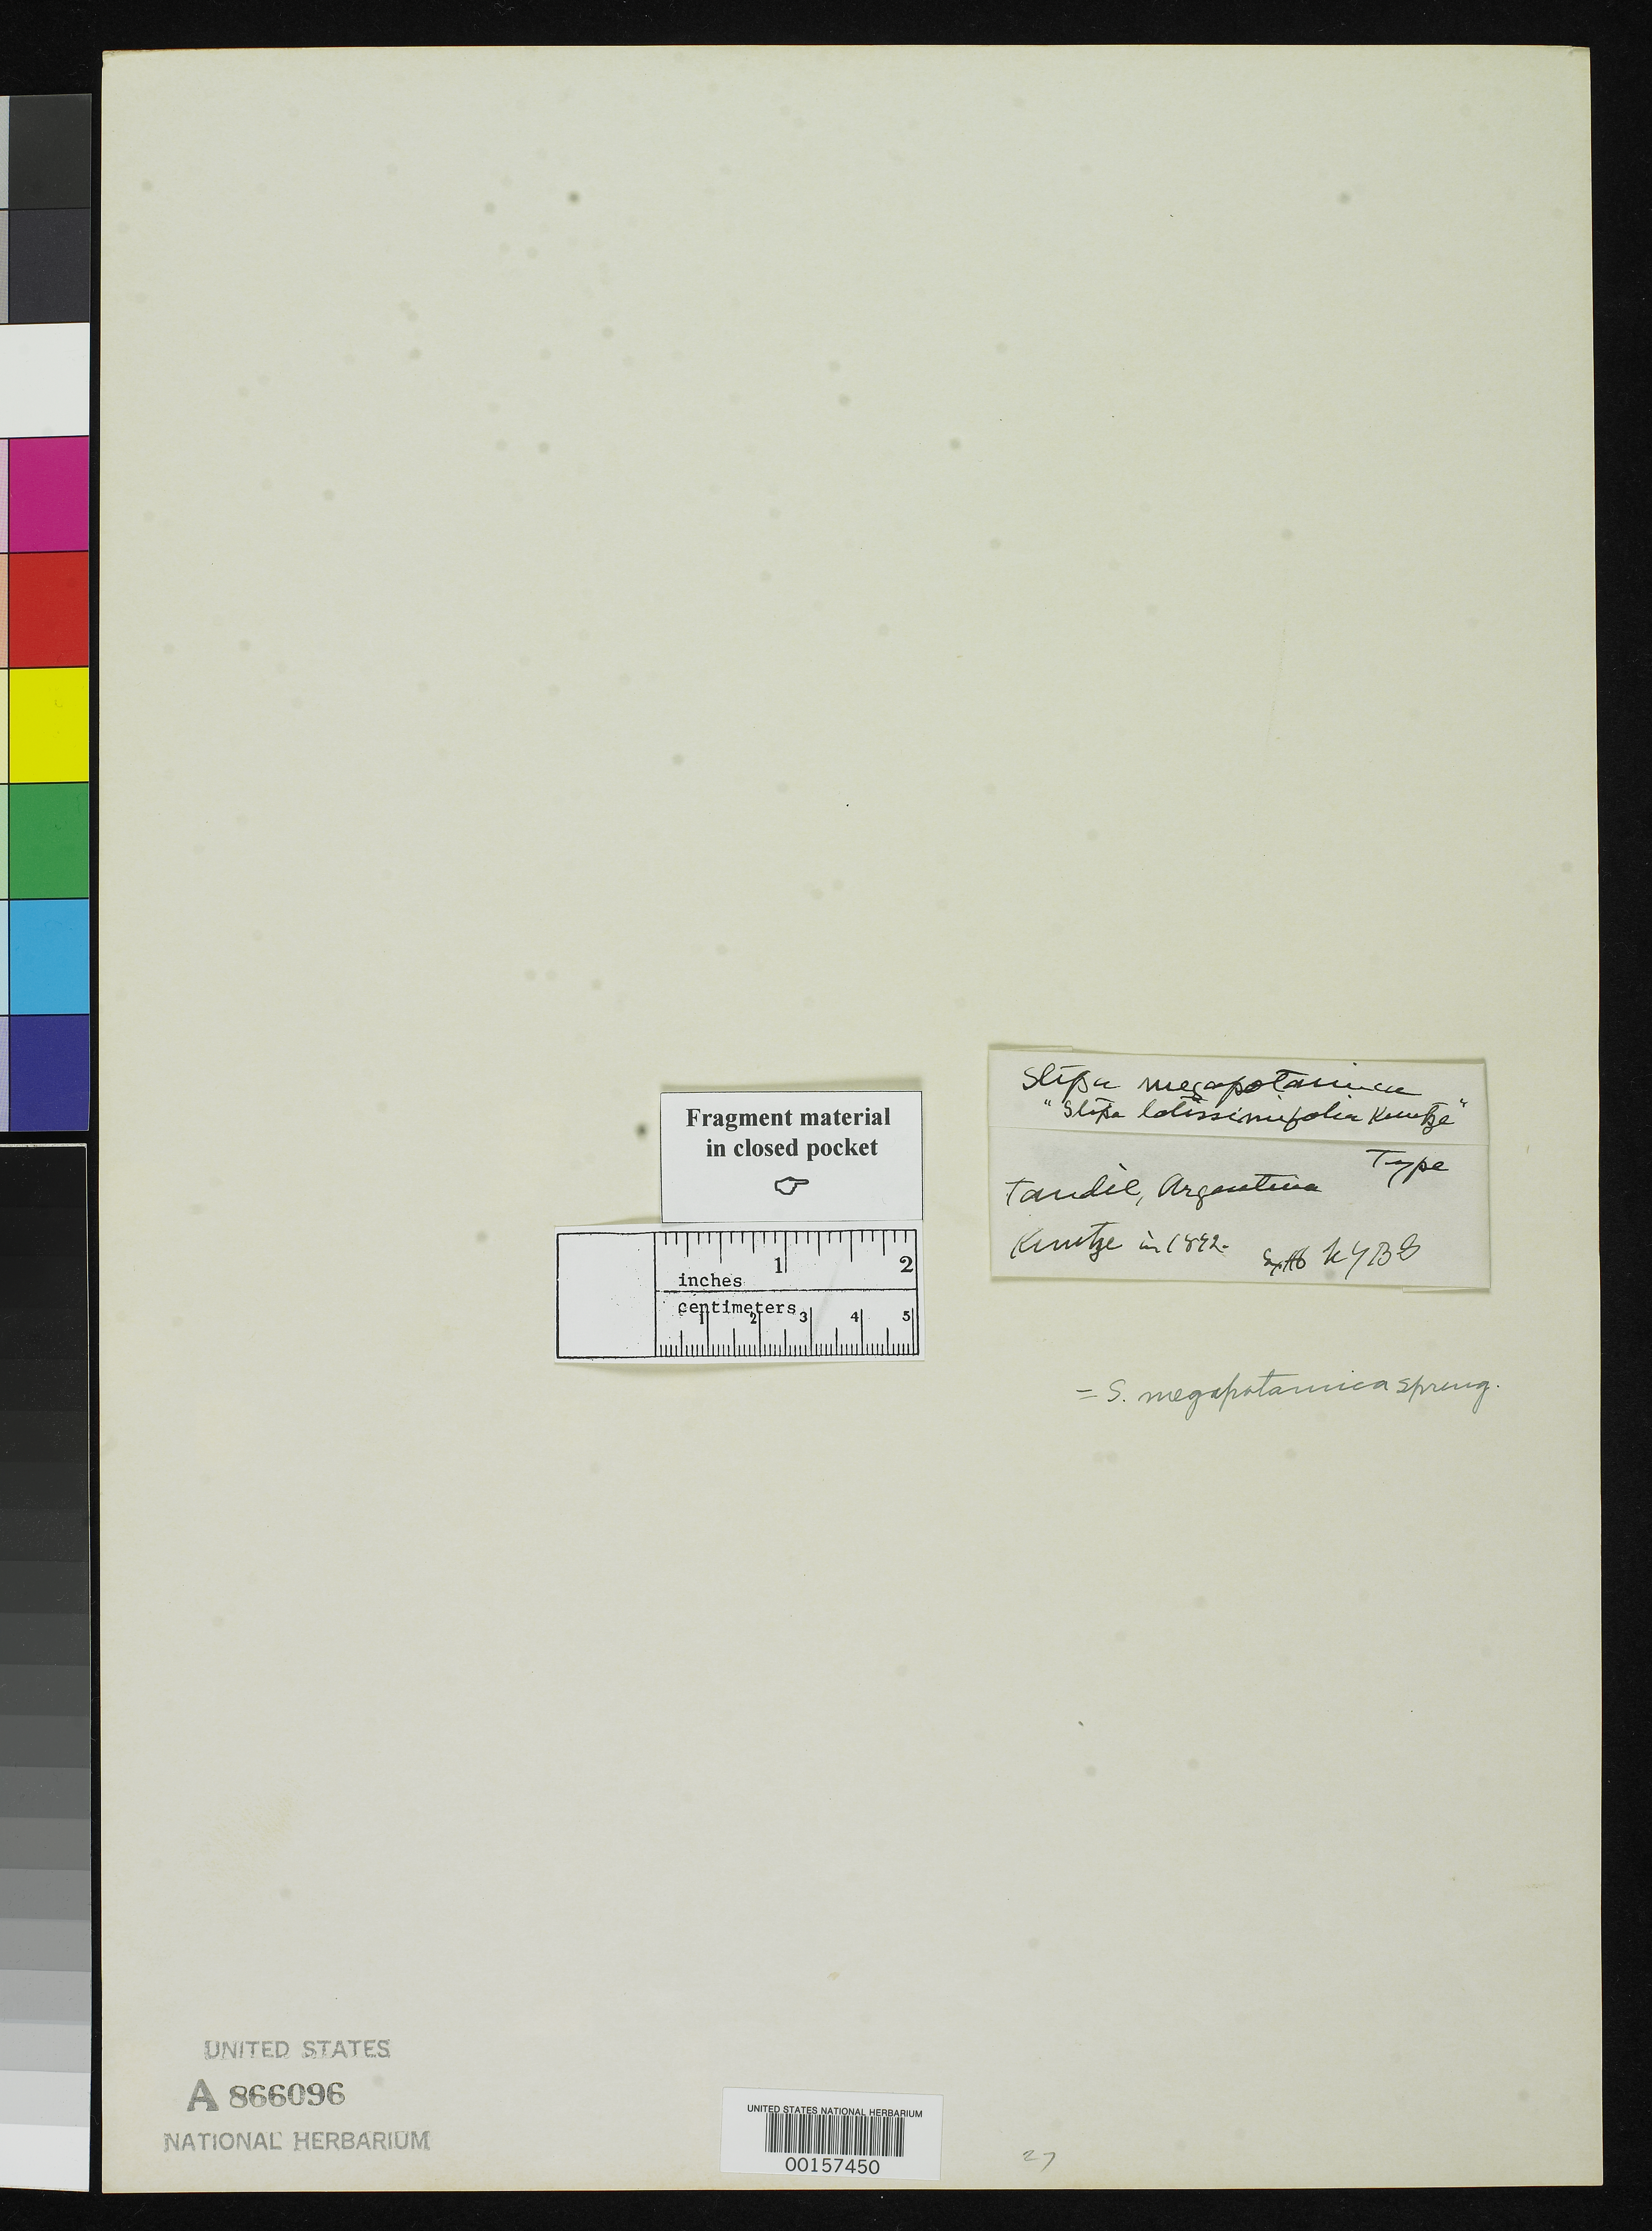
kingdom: Plantae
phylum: Tracheophyta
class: Liliopsida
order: Poales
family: Poaceae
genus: Stipa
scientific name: Stipa latissimifolia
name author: Kuntze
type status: Type Fragment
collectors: C.E.O. Kuntze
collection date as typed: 1892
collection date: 1892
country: Argentina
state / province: Buenos Aires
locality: Tandil.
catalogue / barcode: US 866096A